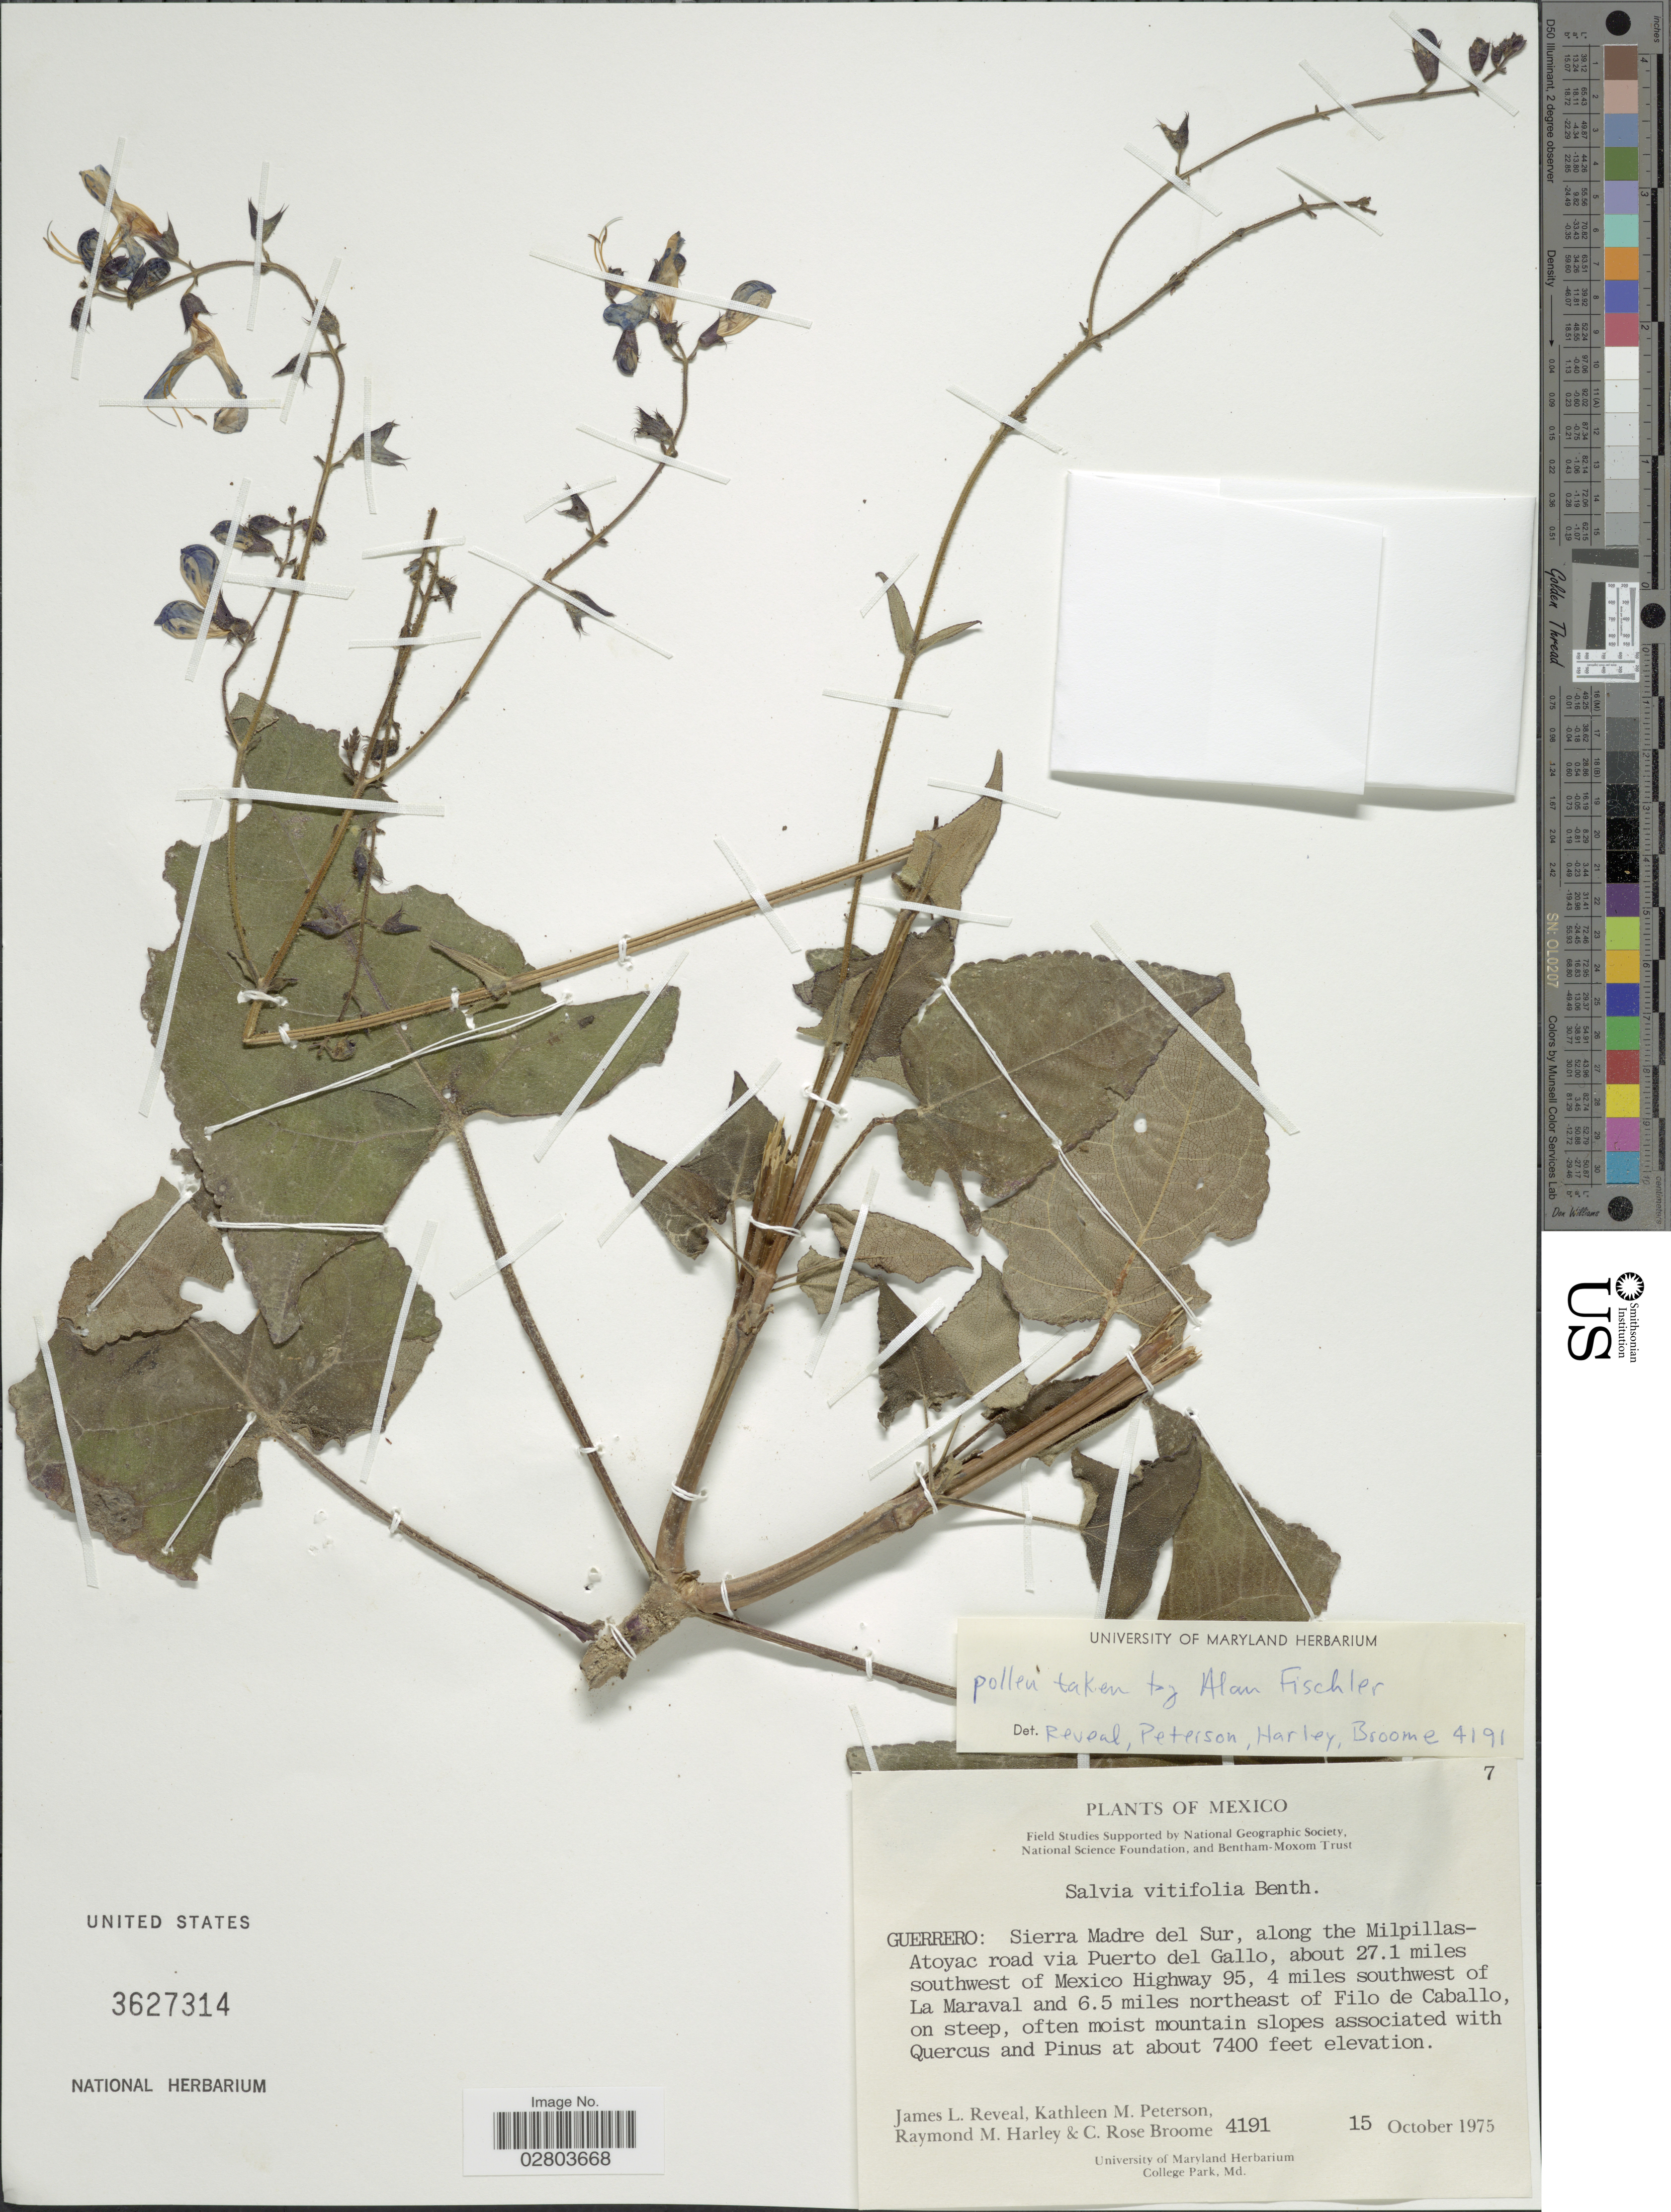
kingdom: Plantae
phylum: Tracheophyta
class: Magnoliopsida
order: Lamiales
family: Lamiaceae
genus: Salvia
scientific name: Salvia vitifolia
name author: Benth.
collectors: J. L. Reveal, K. Peterson, R. M. Harley & C. Broome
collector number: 4191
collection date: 1975-10-15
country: Mexico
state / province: Guerrero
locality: Sierra Madre del Sur, along the Milpillas-Atoyac road via Puerto del Gallo, about 27.1 miles southwest of Mexico Highway 95, 4 miles southwest of La Maraval and 6.5 miles northeast of Filo de Caballo.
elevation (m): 2256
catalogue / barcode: US 3627314